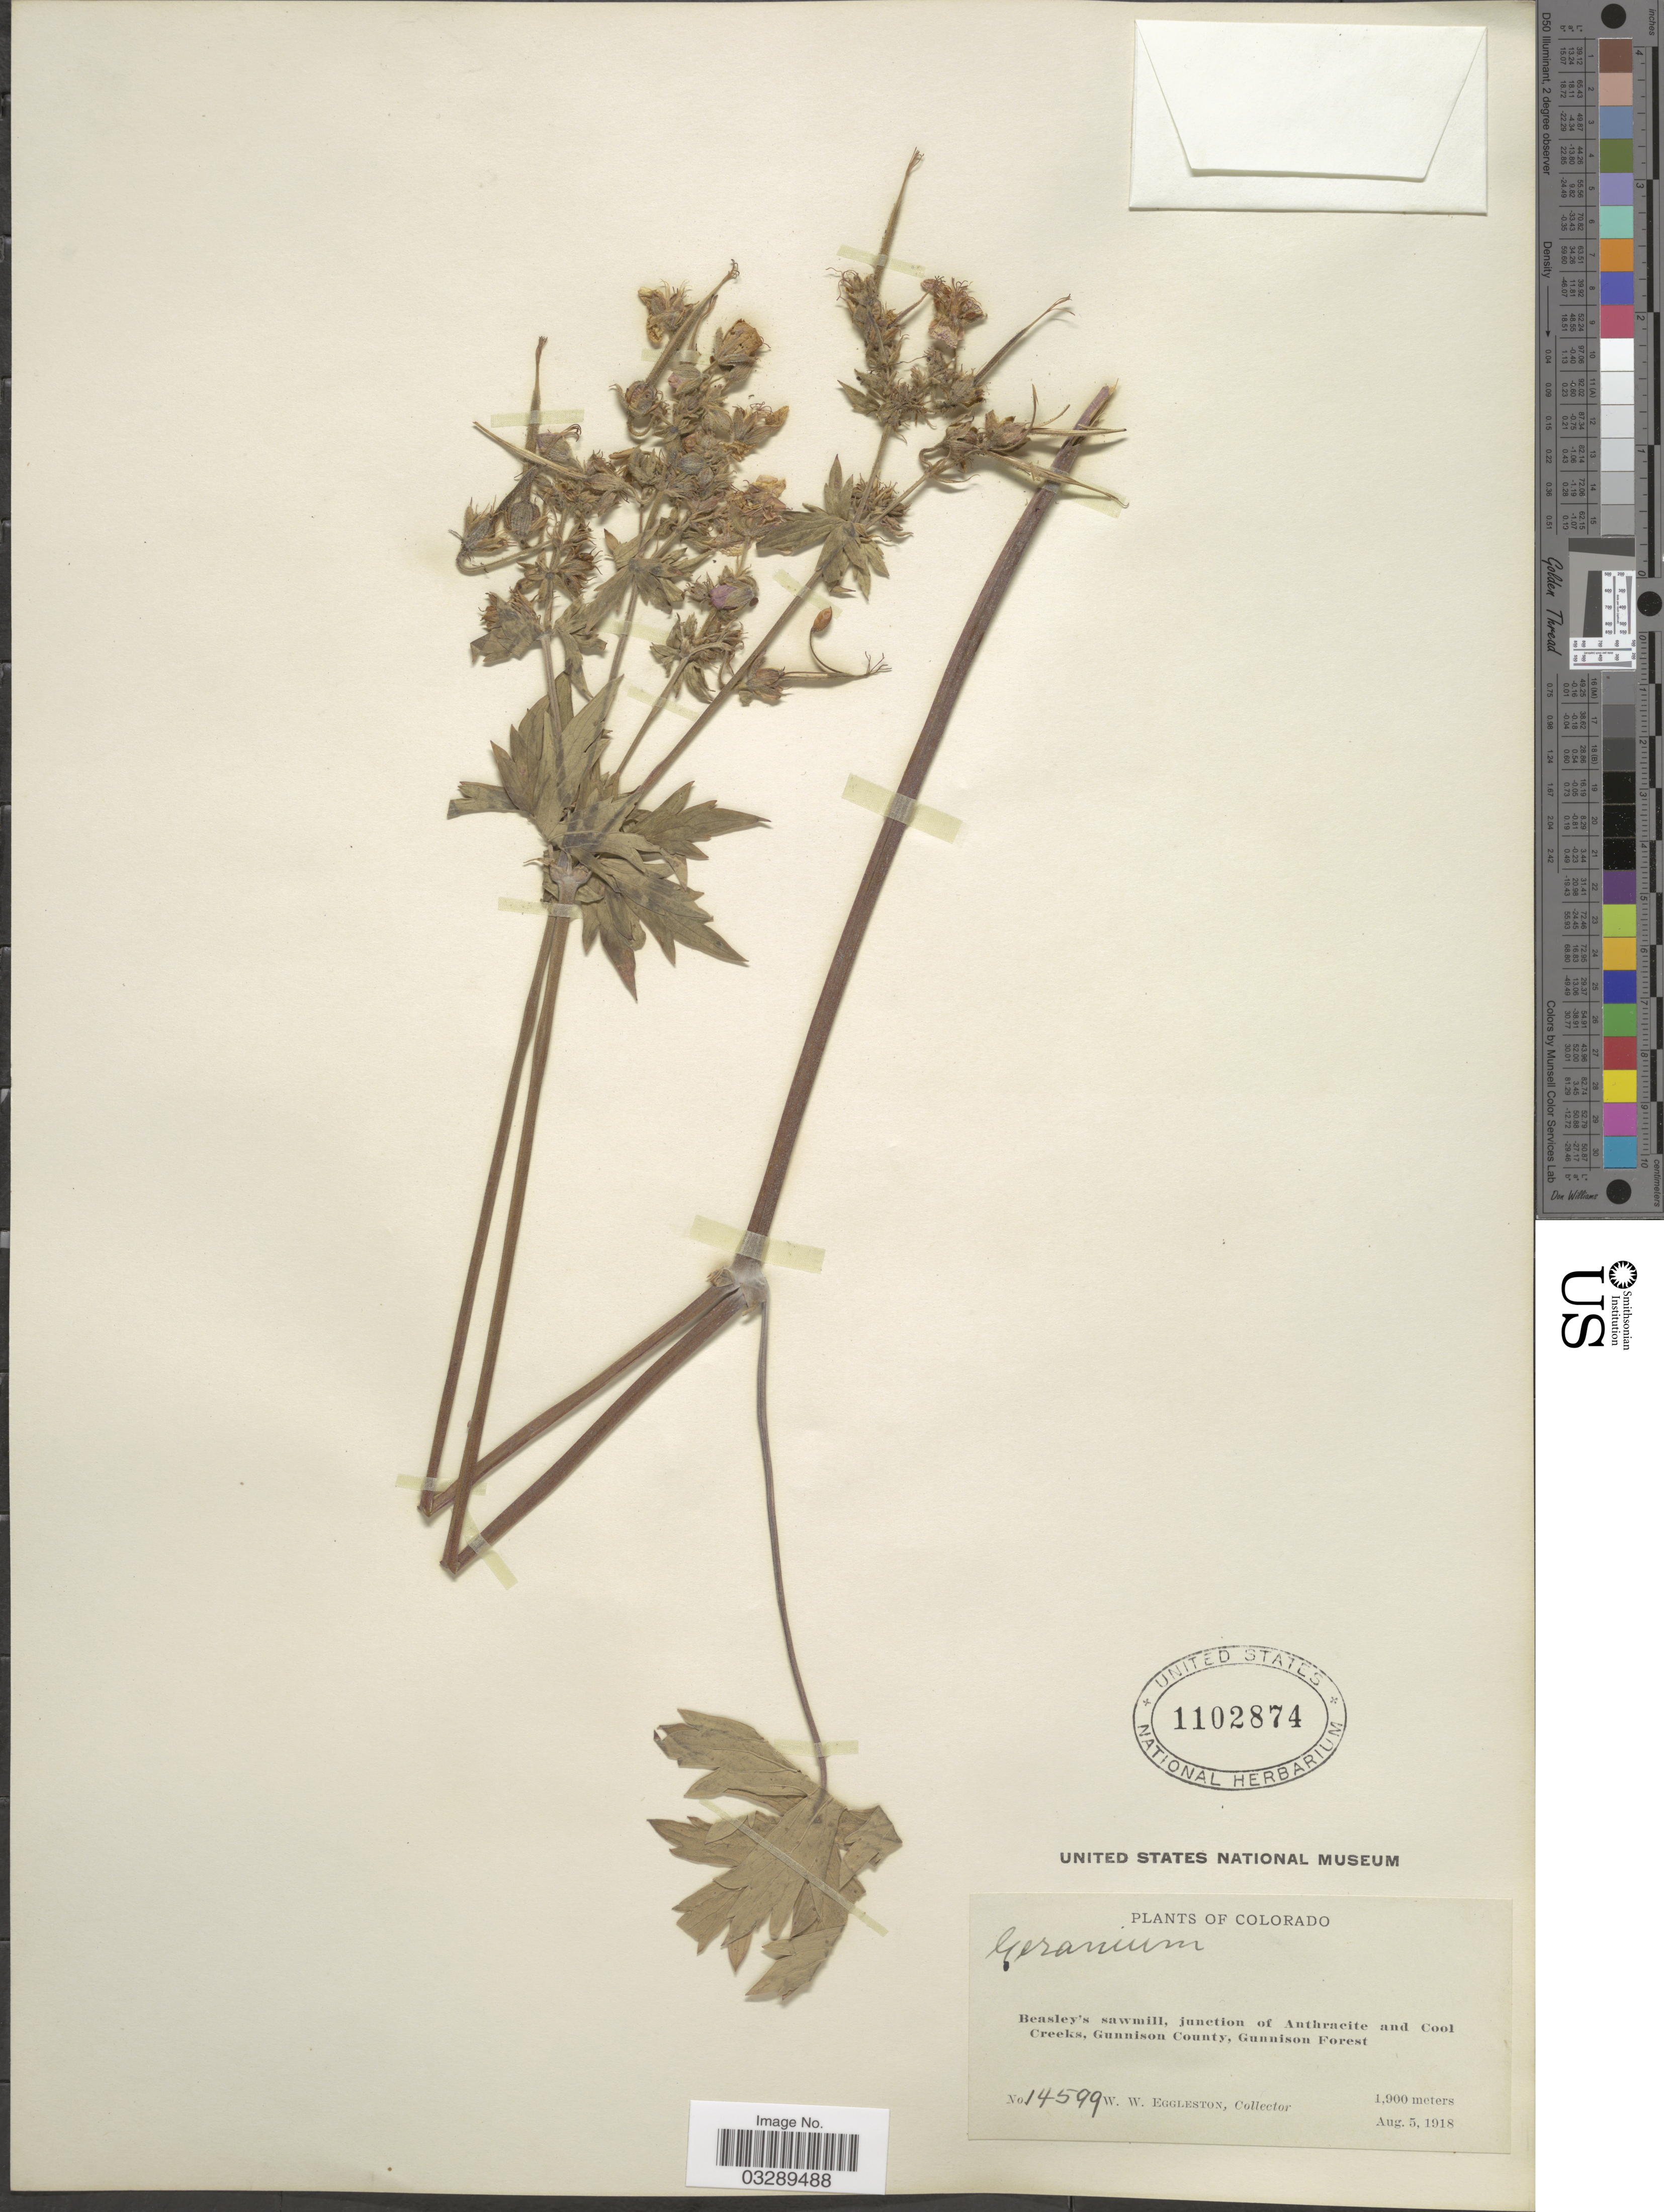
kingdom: Plantae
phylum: Tracheophyta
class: Magnoliopsida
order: Geraniales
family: Geraniaceae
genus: Geranium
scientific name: Geranium sp.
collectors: W. W. Eggleston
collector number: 14599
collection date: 1918-08-05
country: United States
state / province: Colorado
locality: Beasley's sawmill, junction of Anthracite and Cool Creeks, Gunnison County, Gunnison Forest.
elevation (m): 1900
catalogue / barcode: US 1102874